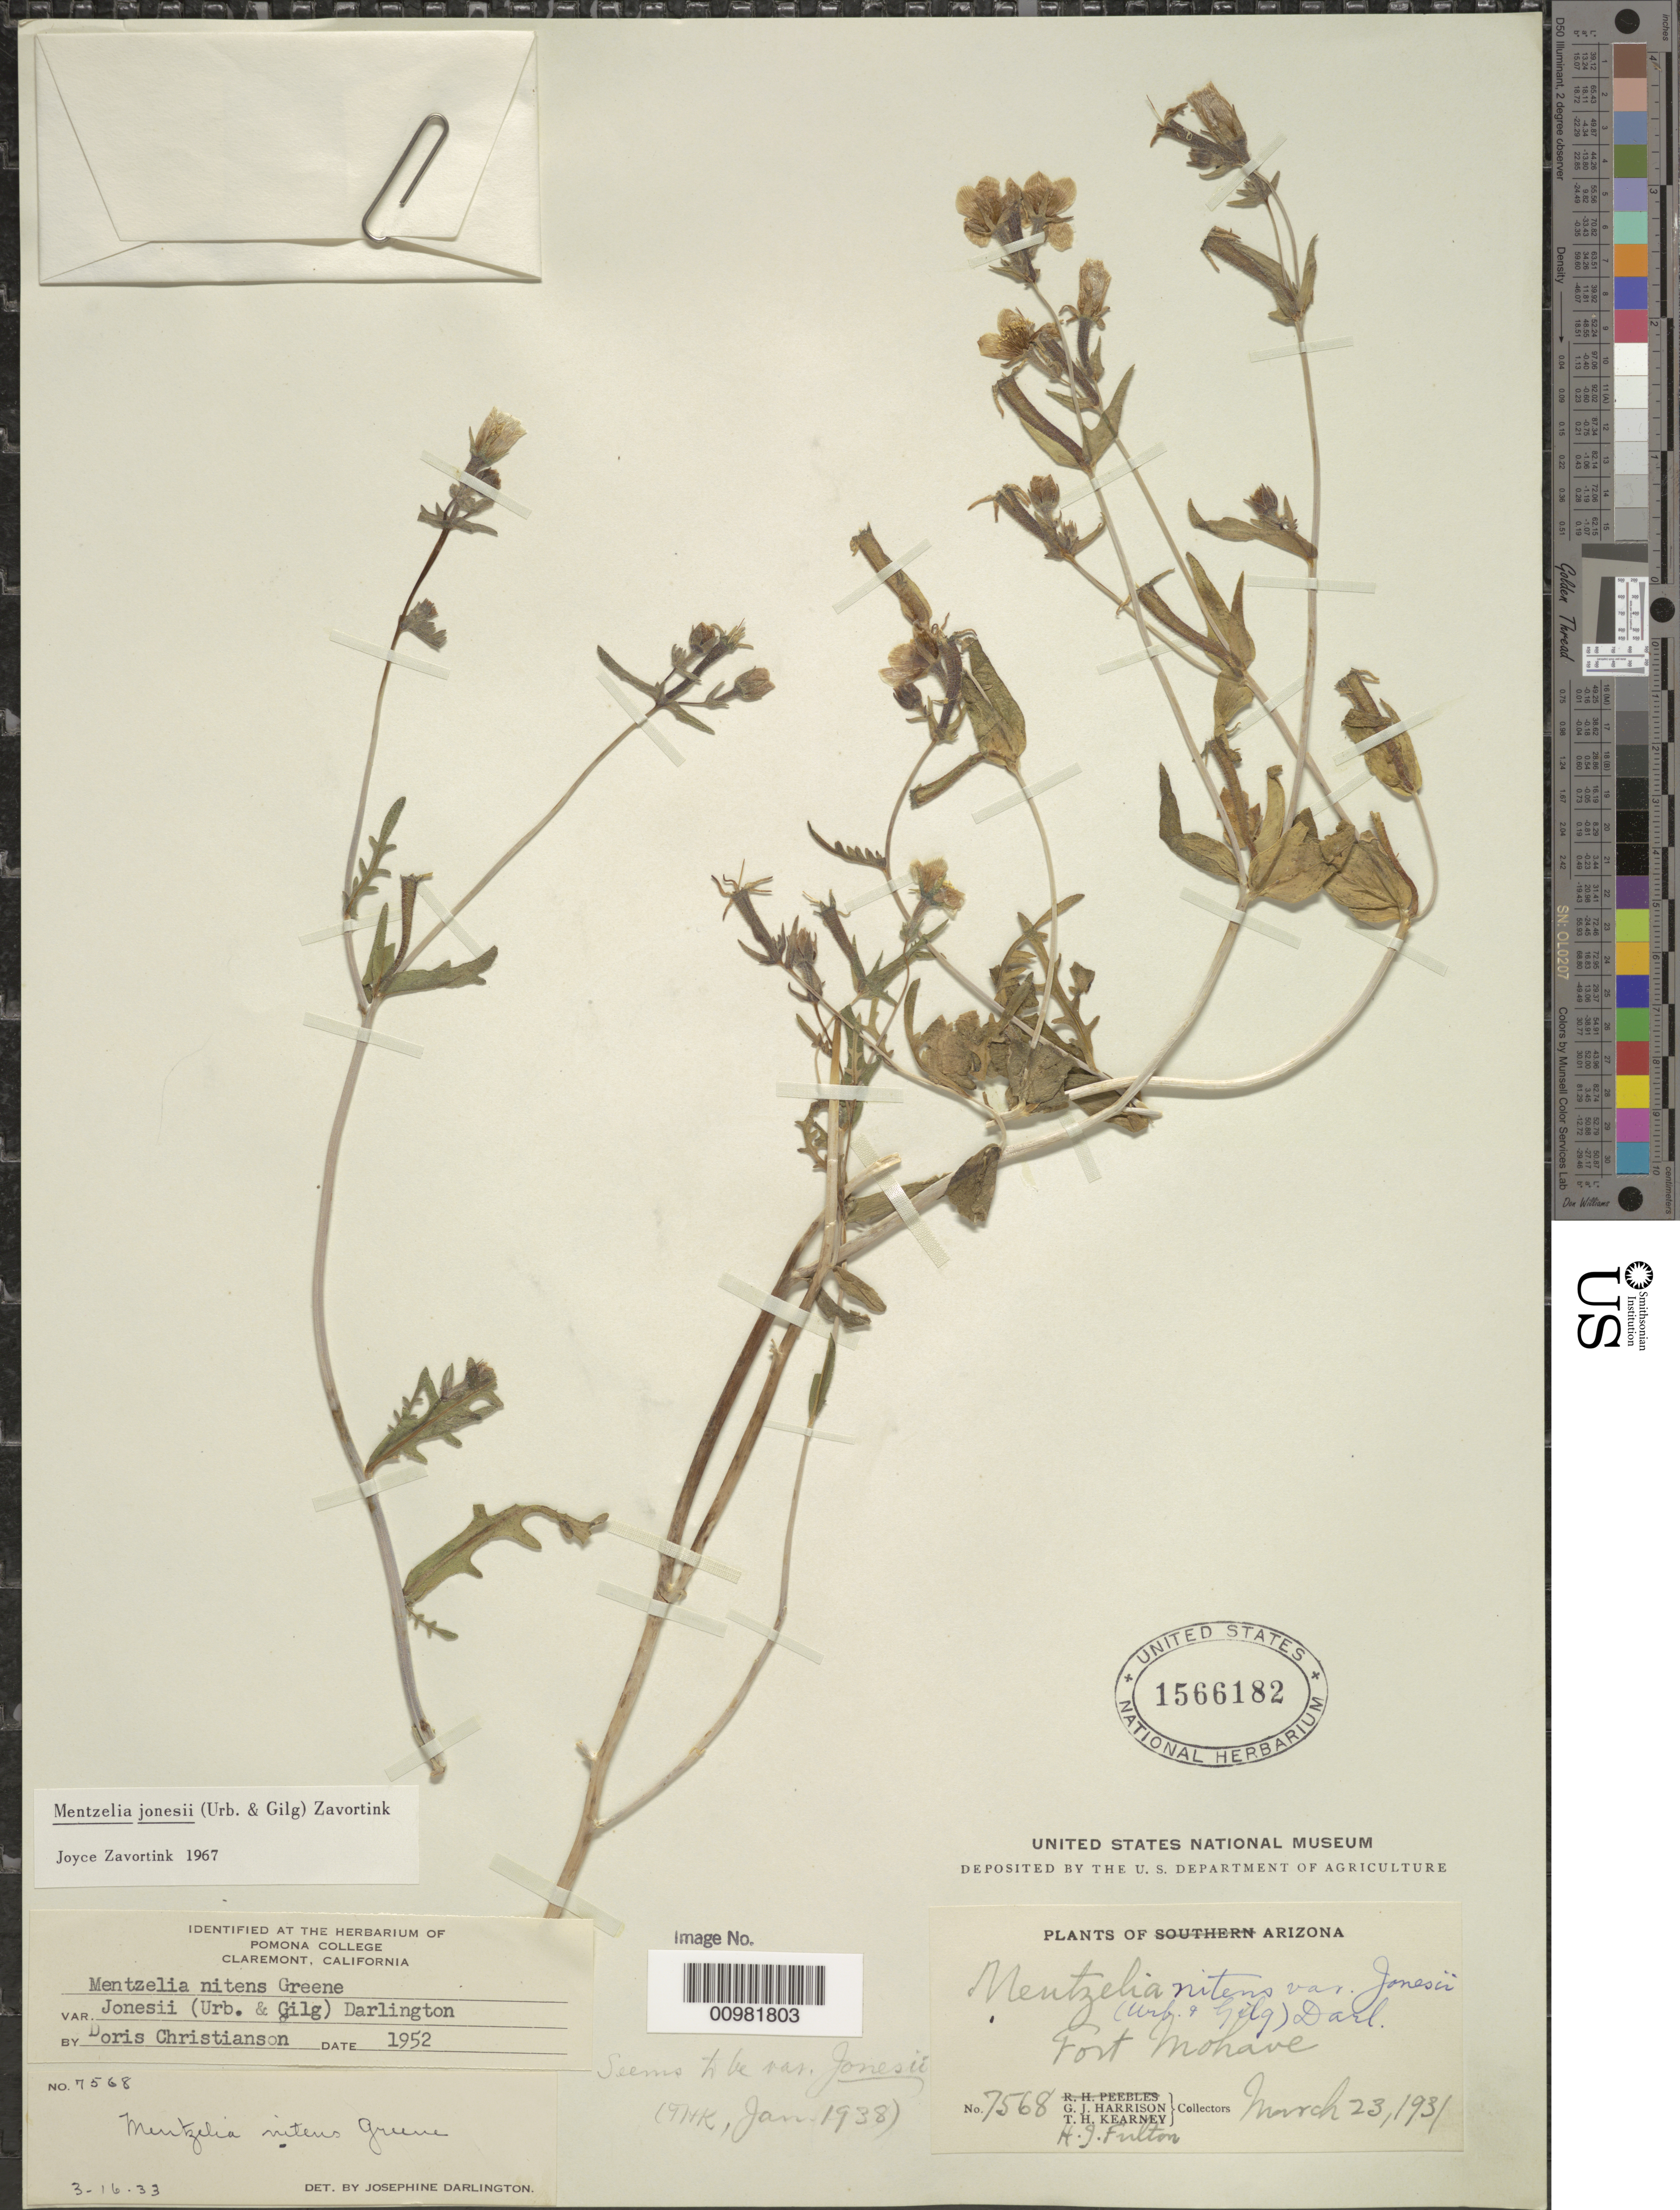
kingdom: Plantae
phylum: Tracheophyta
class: Magnoliopsida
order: Cornales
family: Loasaceae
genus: Mentzelia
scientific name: Mentzelia jonesii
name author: (Urb. & Gilg) H.J. Thomps. & J.E. Roberts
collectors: G. J. Harrison & T. H. Kearney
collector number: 7568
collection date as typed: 23 Mar 1931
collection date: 1931-03-23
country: United States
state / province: Arizona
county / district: Mohave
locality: Fort Mohave.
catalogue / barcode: US 1566182